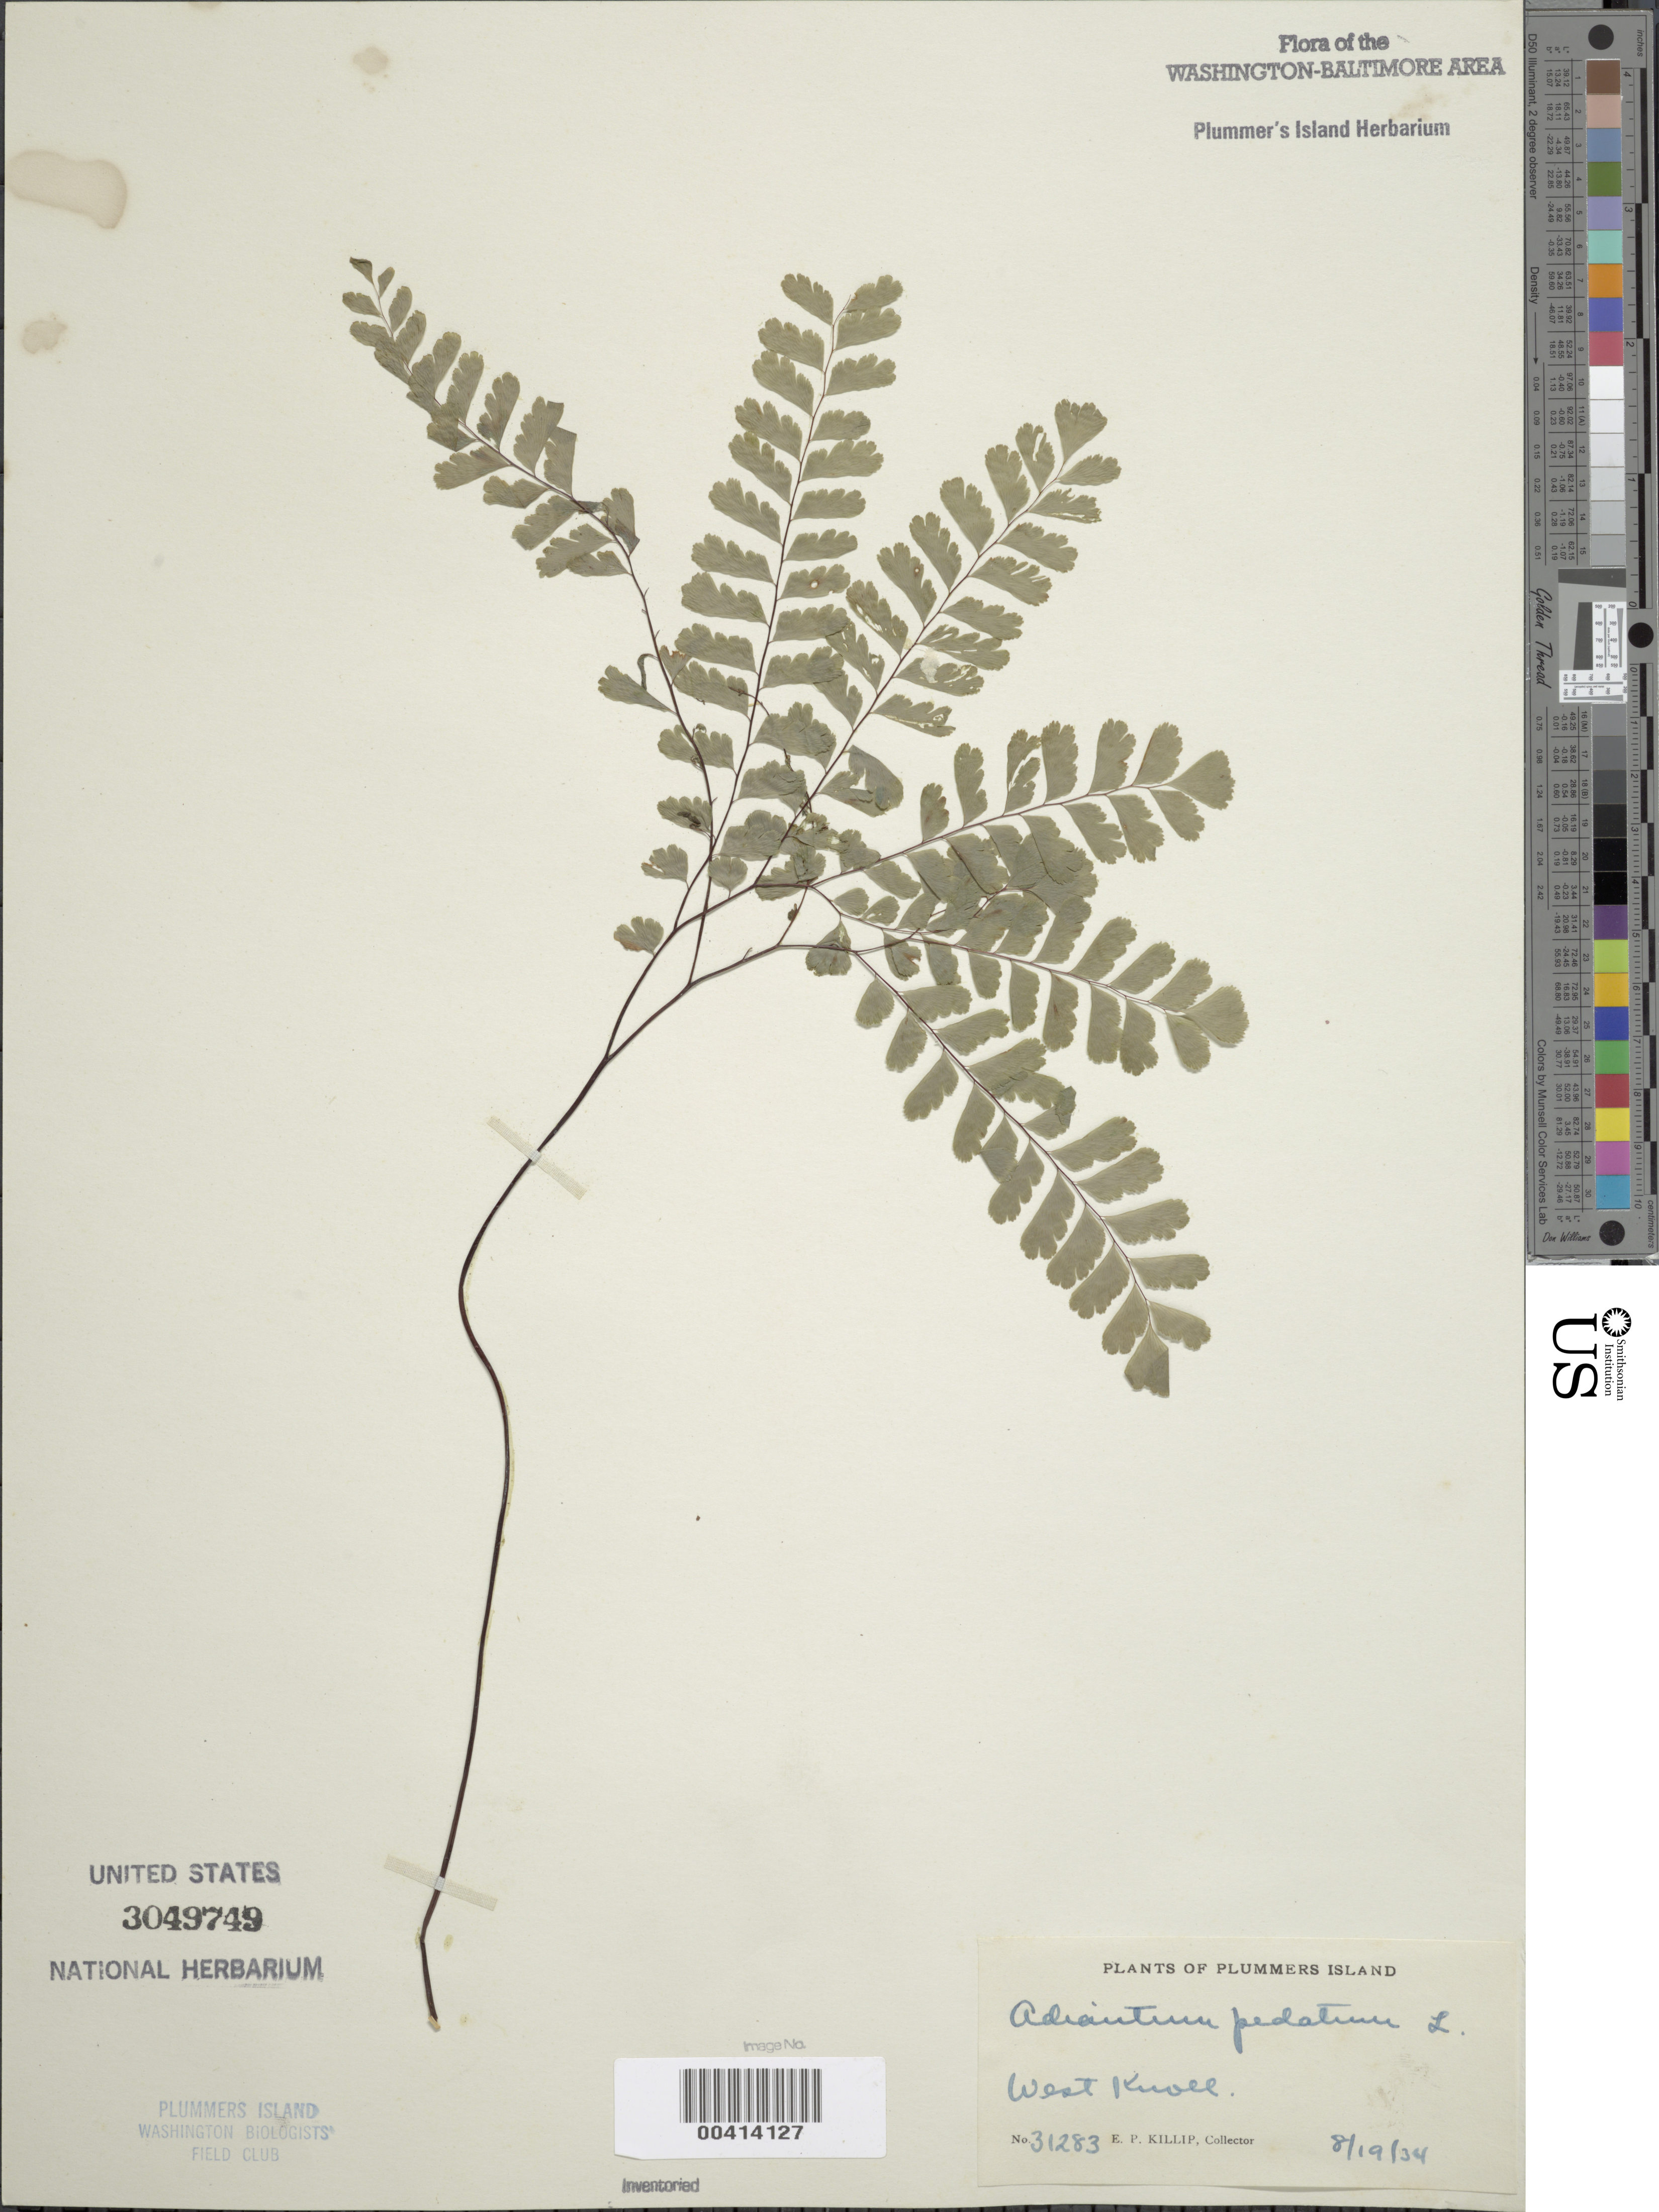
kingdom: Plantae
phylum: Tracheophyta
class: Polypodiopsida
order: Polypodiales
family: Pteridaceae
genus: Adiantum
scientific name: Adiantum pedatum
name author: L.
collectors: E. P. Killip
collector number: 31283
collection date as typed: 19 Aug 1934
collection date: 1934-08-19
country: United States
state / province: Maryland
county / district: Montgomery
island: Plummers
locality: Plummer's Island; west knoll C. & O. Canal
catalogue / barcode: US 3049749